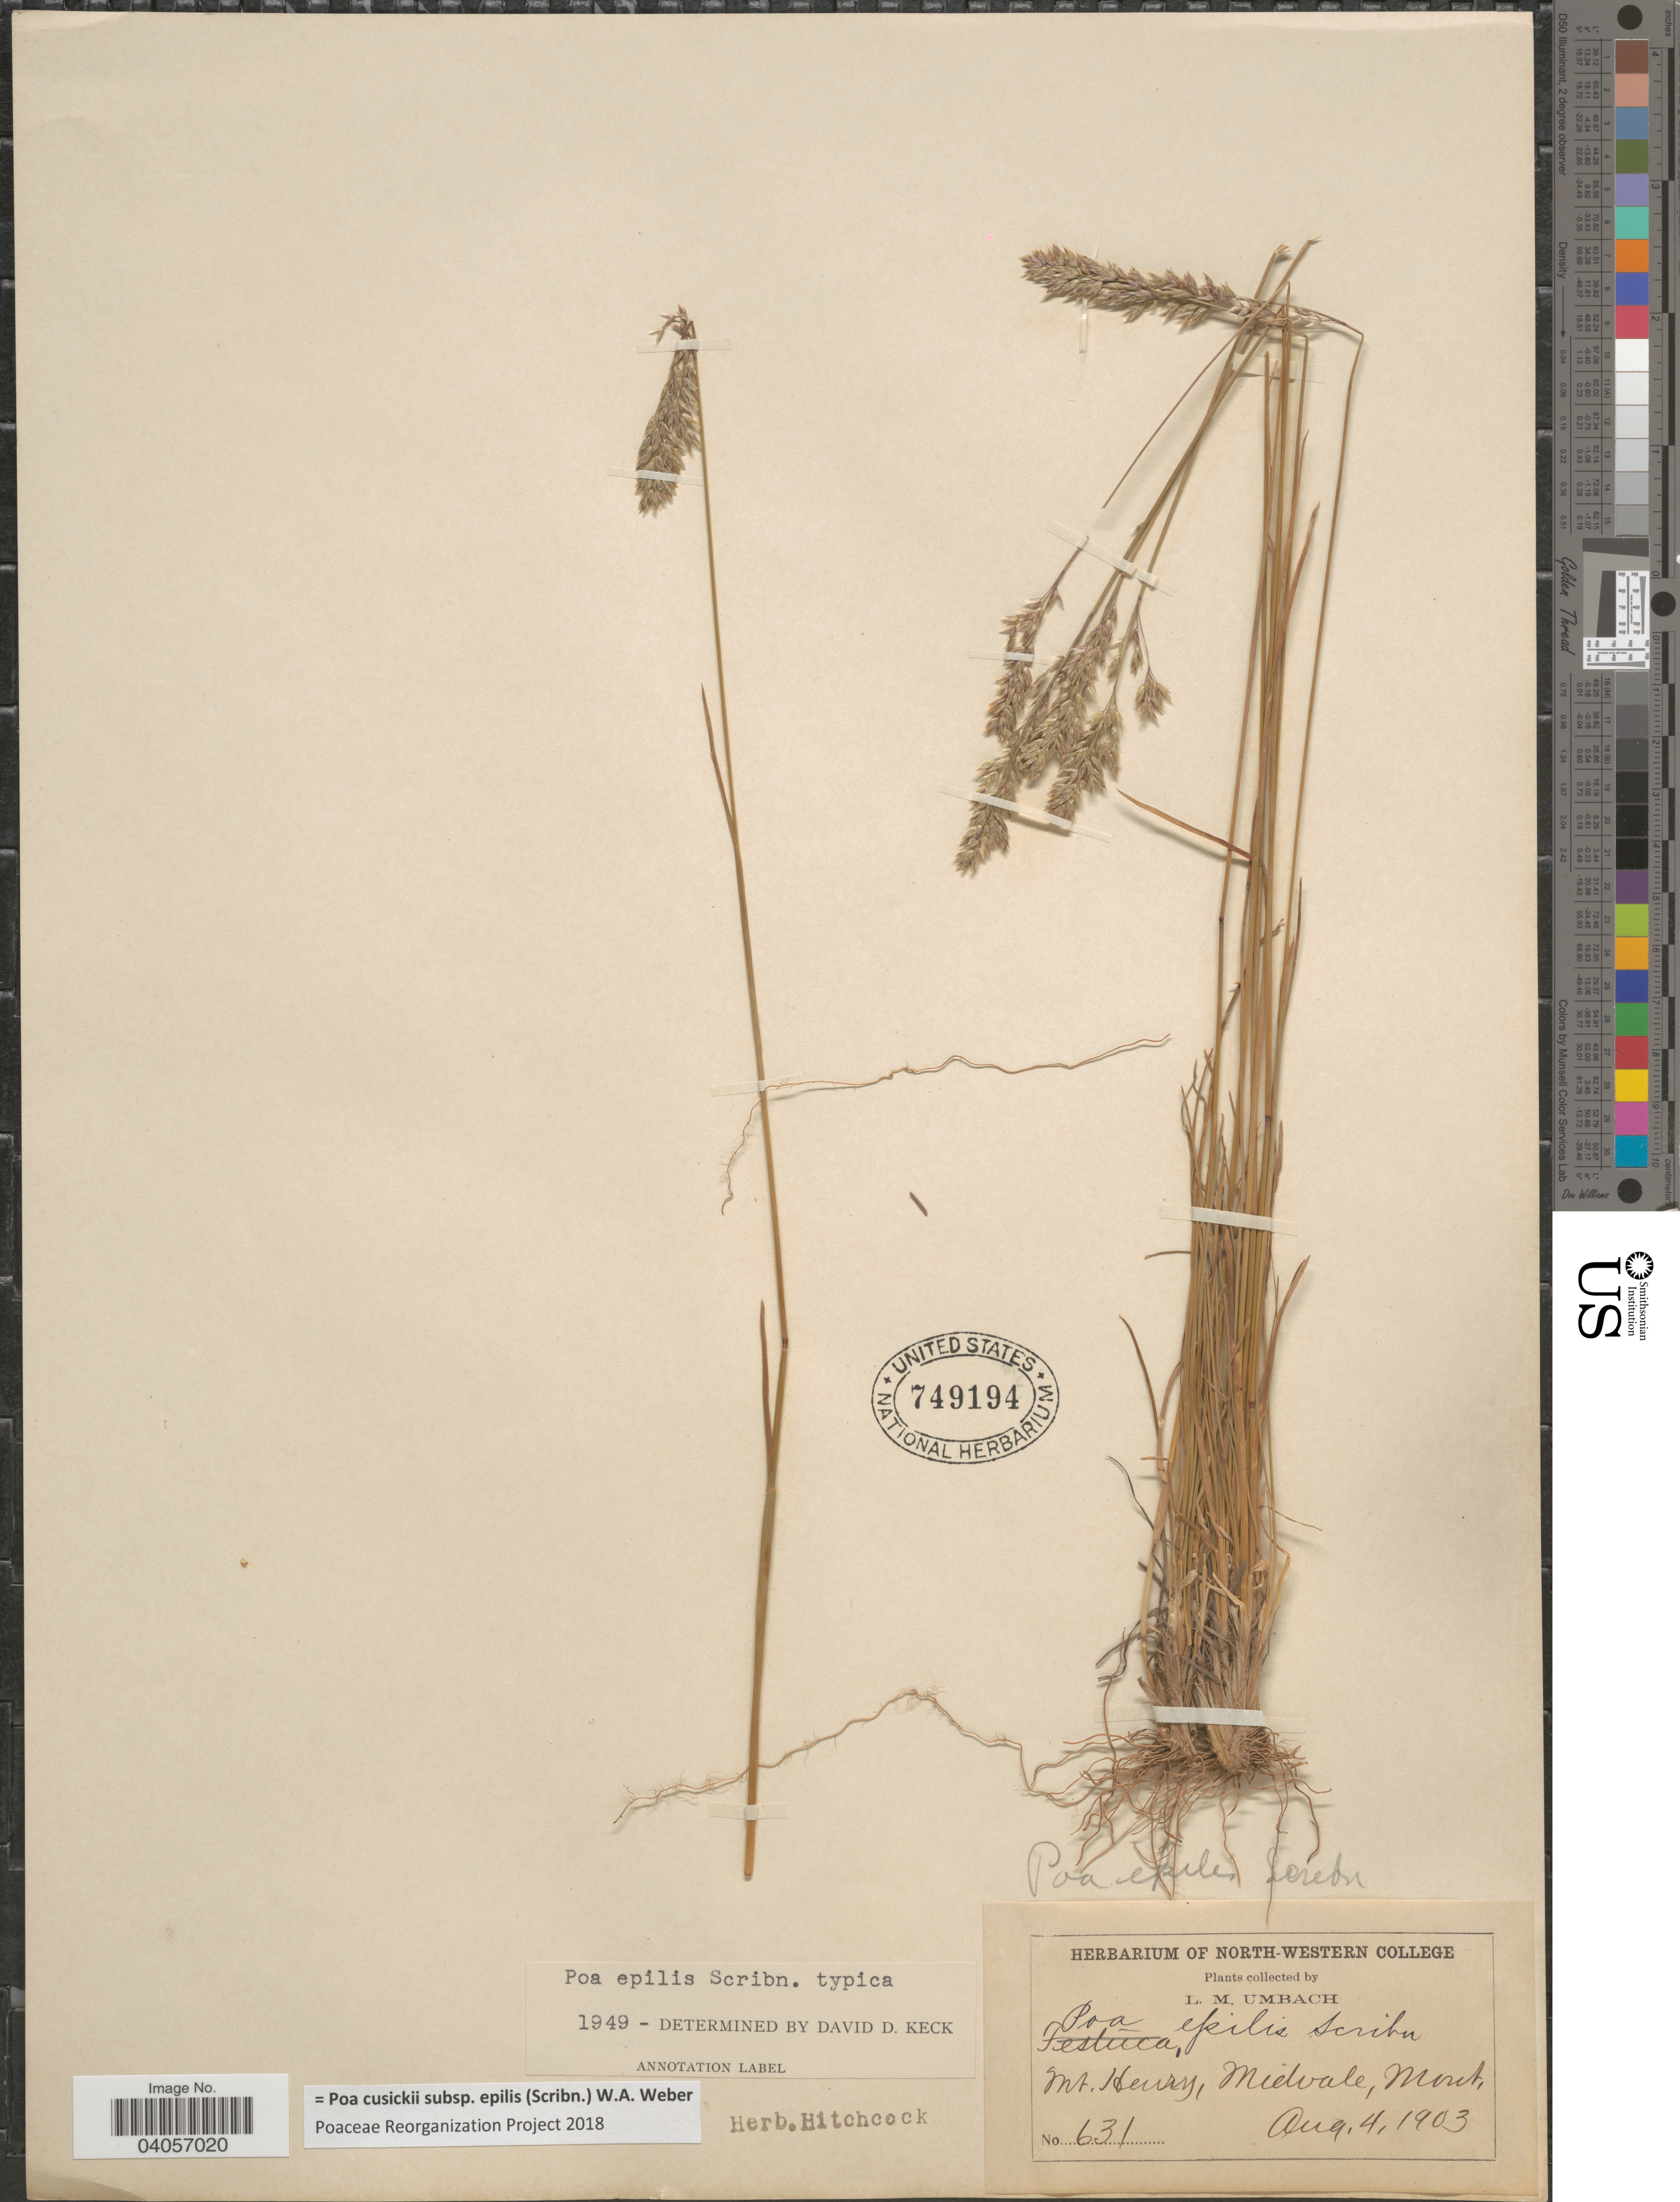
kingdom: Plantae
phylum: Tracheophyta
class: Liliopsida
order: Poales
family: Poaceae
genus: Poa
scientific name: Poa cusickii subsp. epilis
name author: (Scribn.) W.A. Weber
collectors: L. M. Umbach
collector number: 631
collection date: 1903-08-04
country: United States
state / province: Montana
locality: Mt. Henry, Midvale.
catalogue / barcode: US 749194